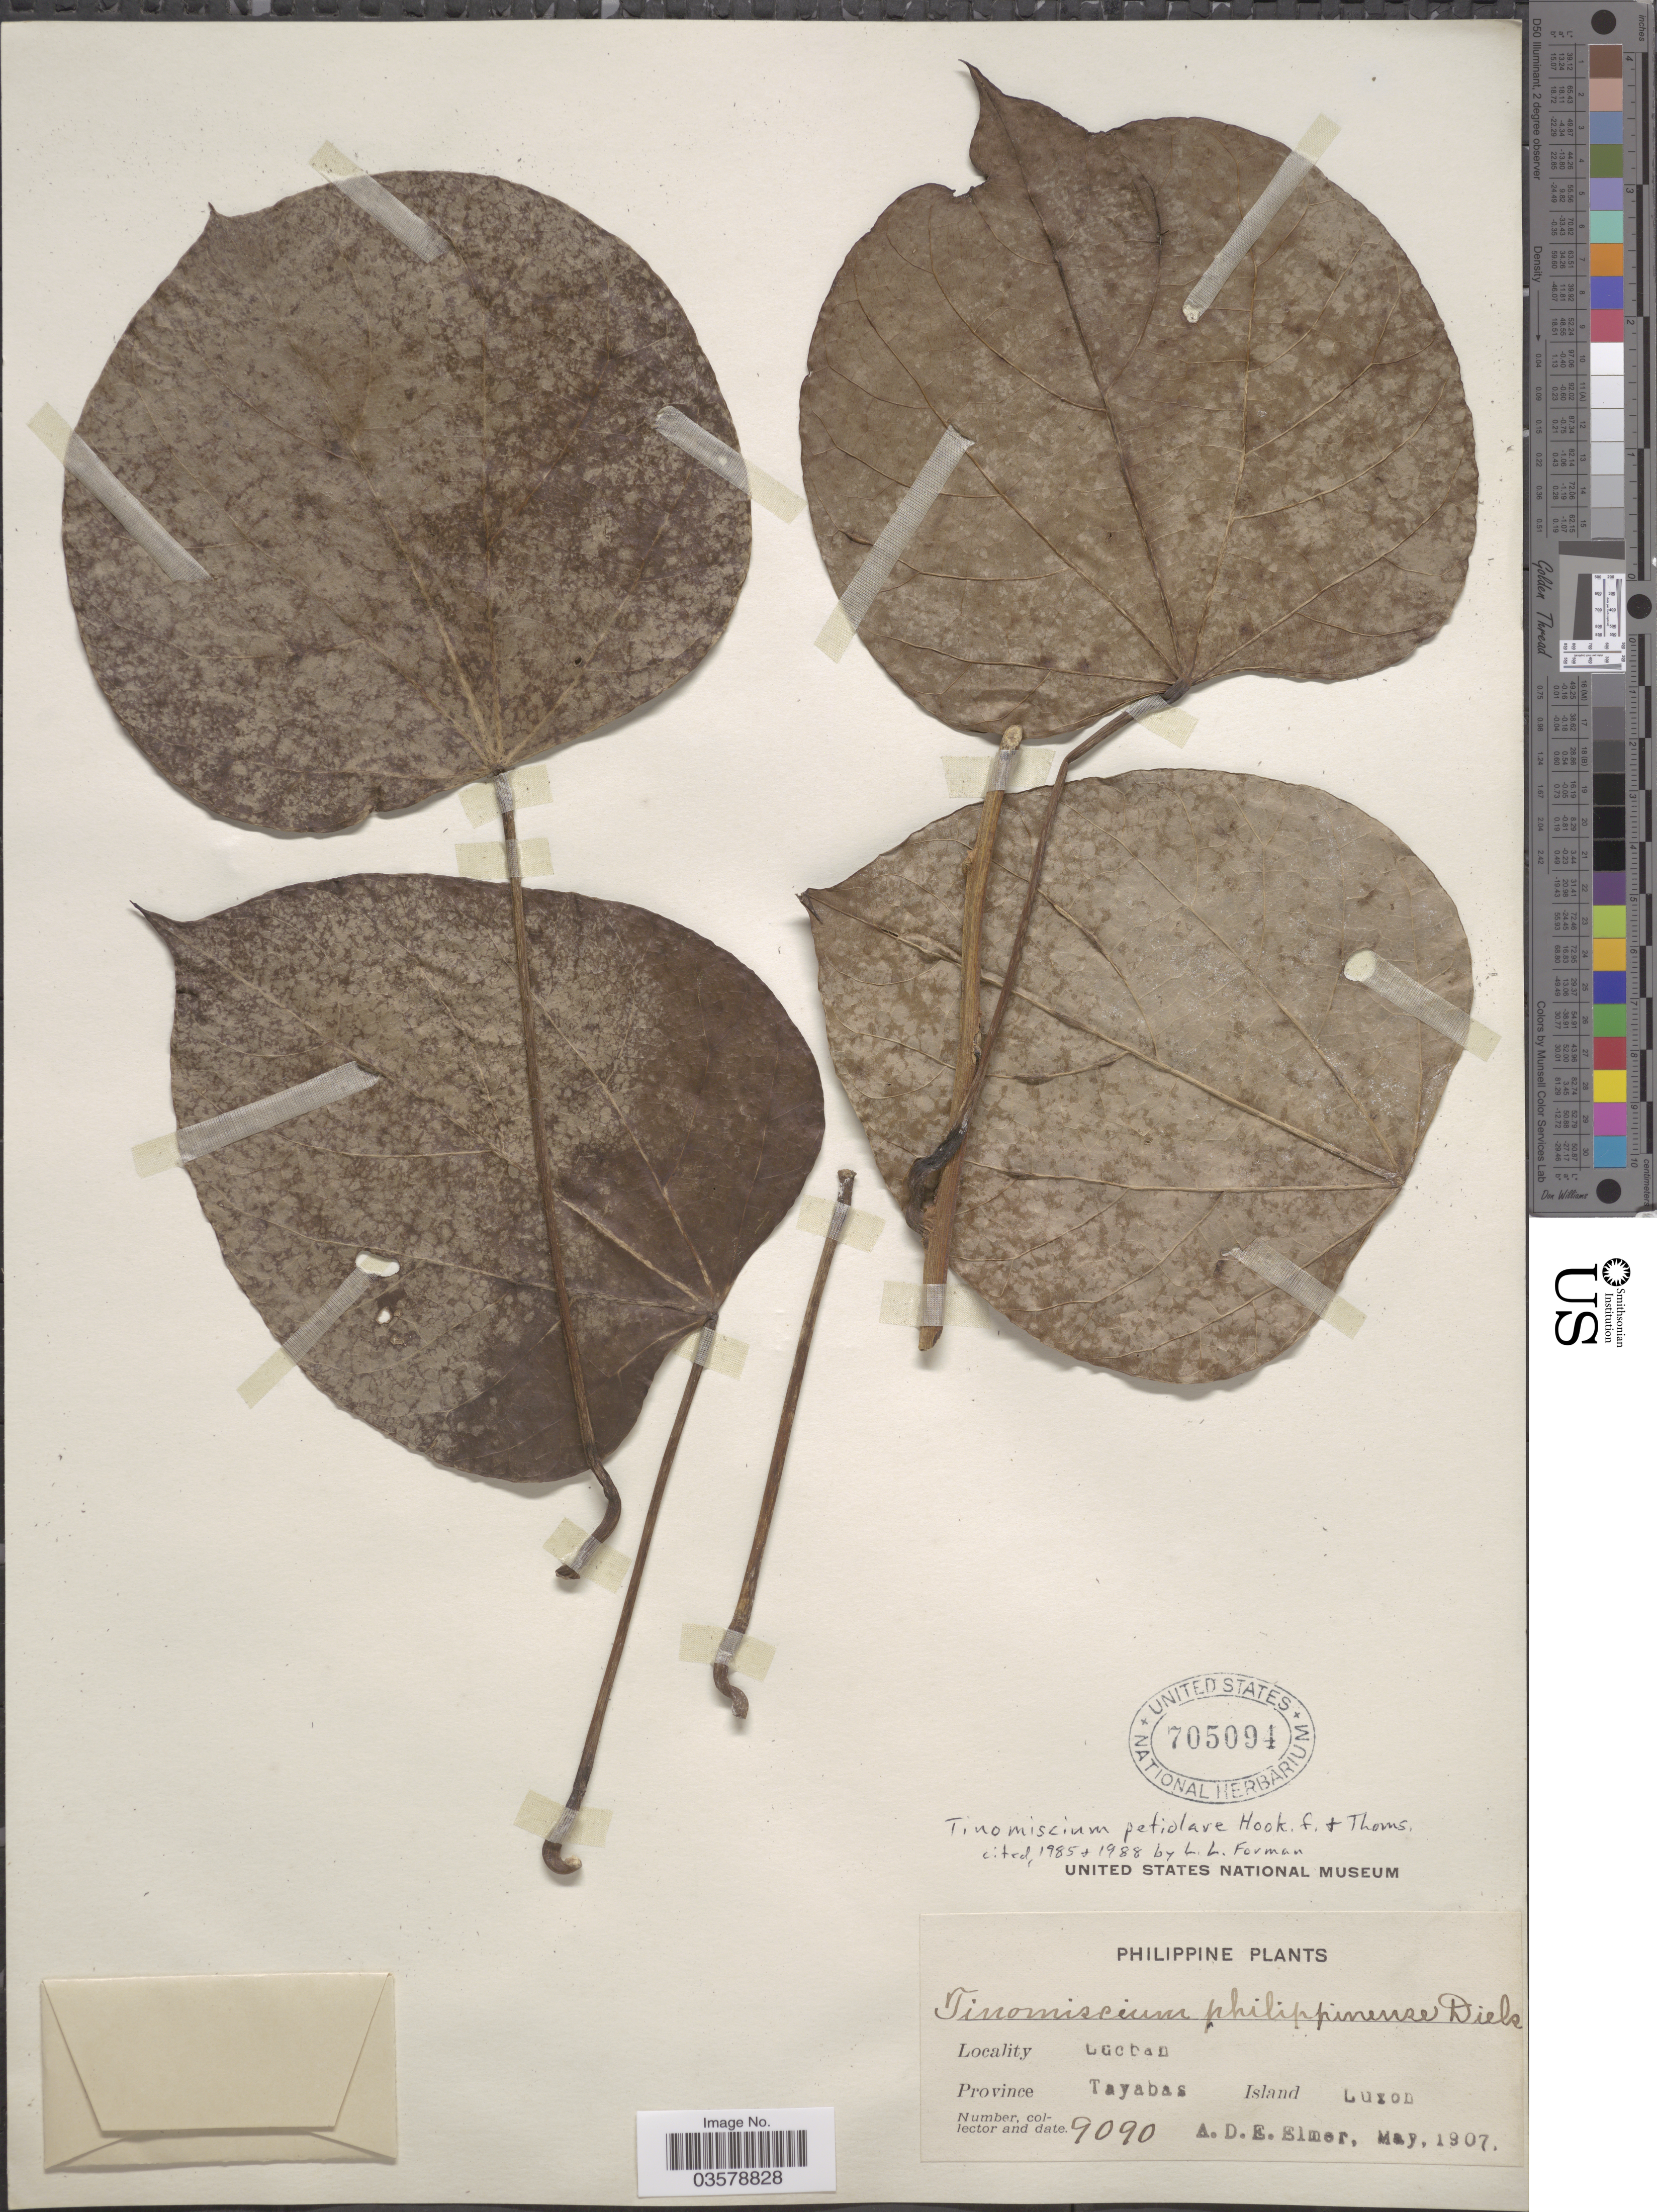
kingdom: Plantae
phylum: Tracheophyta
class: Magnoliopsida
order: Ranunculales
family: Menispermaceae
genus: Tinomiscium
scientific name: Tinomiscium petiolare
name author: Hook. f. & Thoms.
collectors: A. D. E. Elmer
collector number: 9090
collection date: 1907-05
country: Philippines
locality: Philippine. Lucban. Province Tayabas, Island Luzon.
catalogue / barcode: US 705094